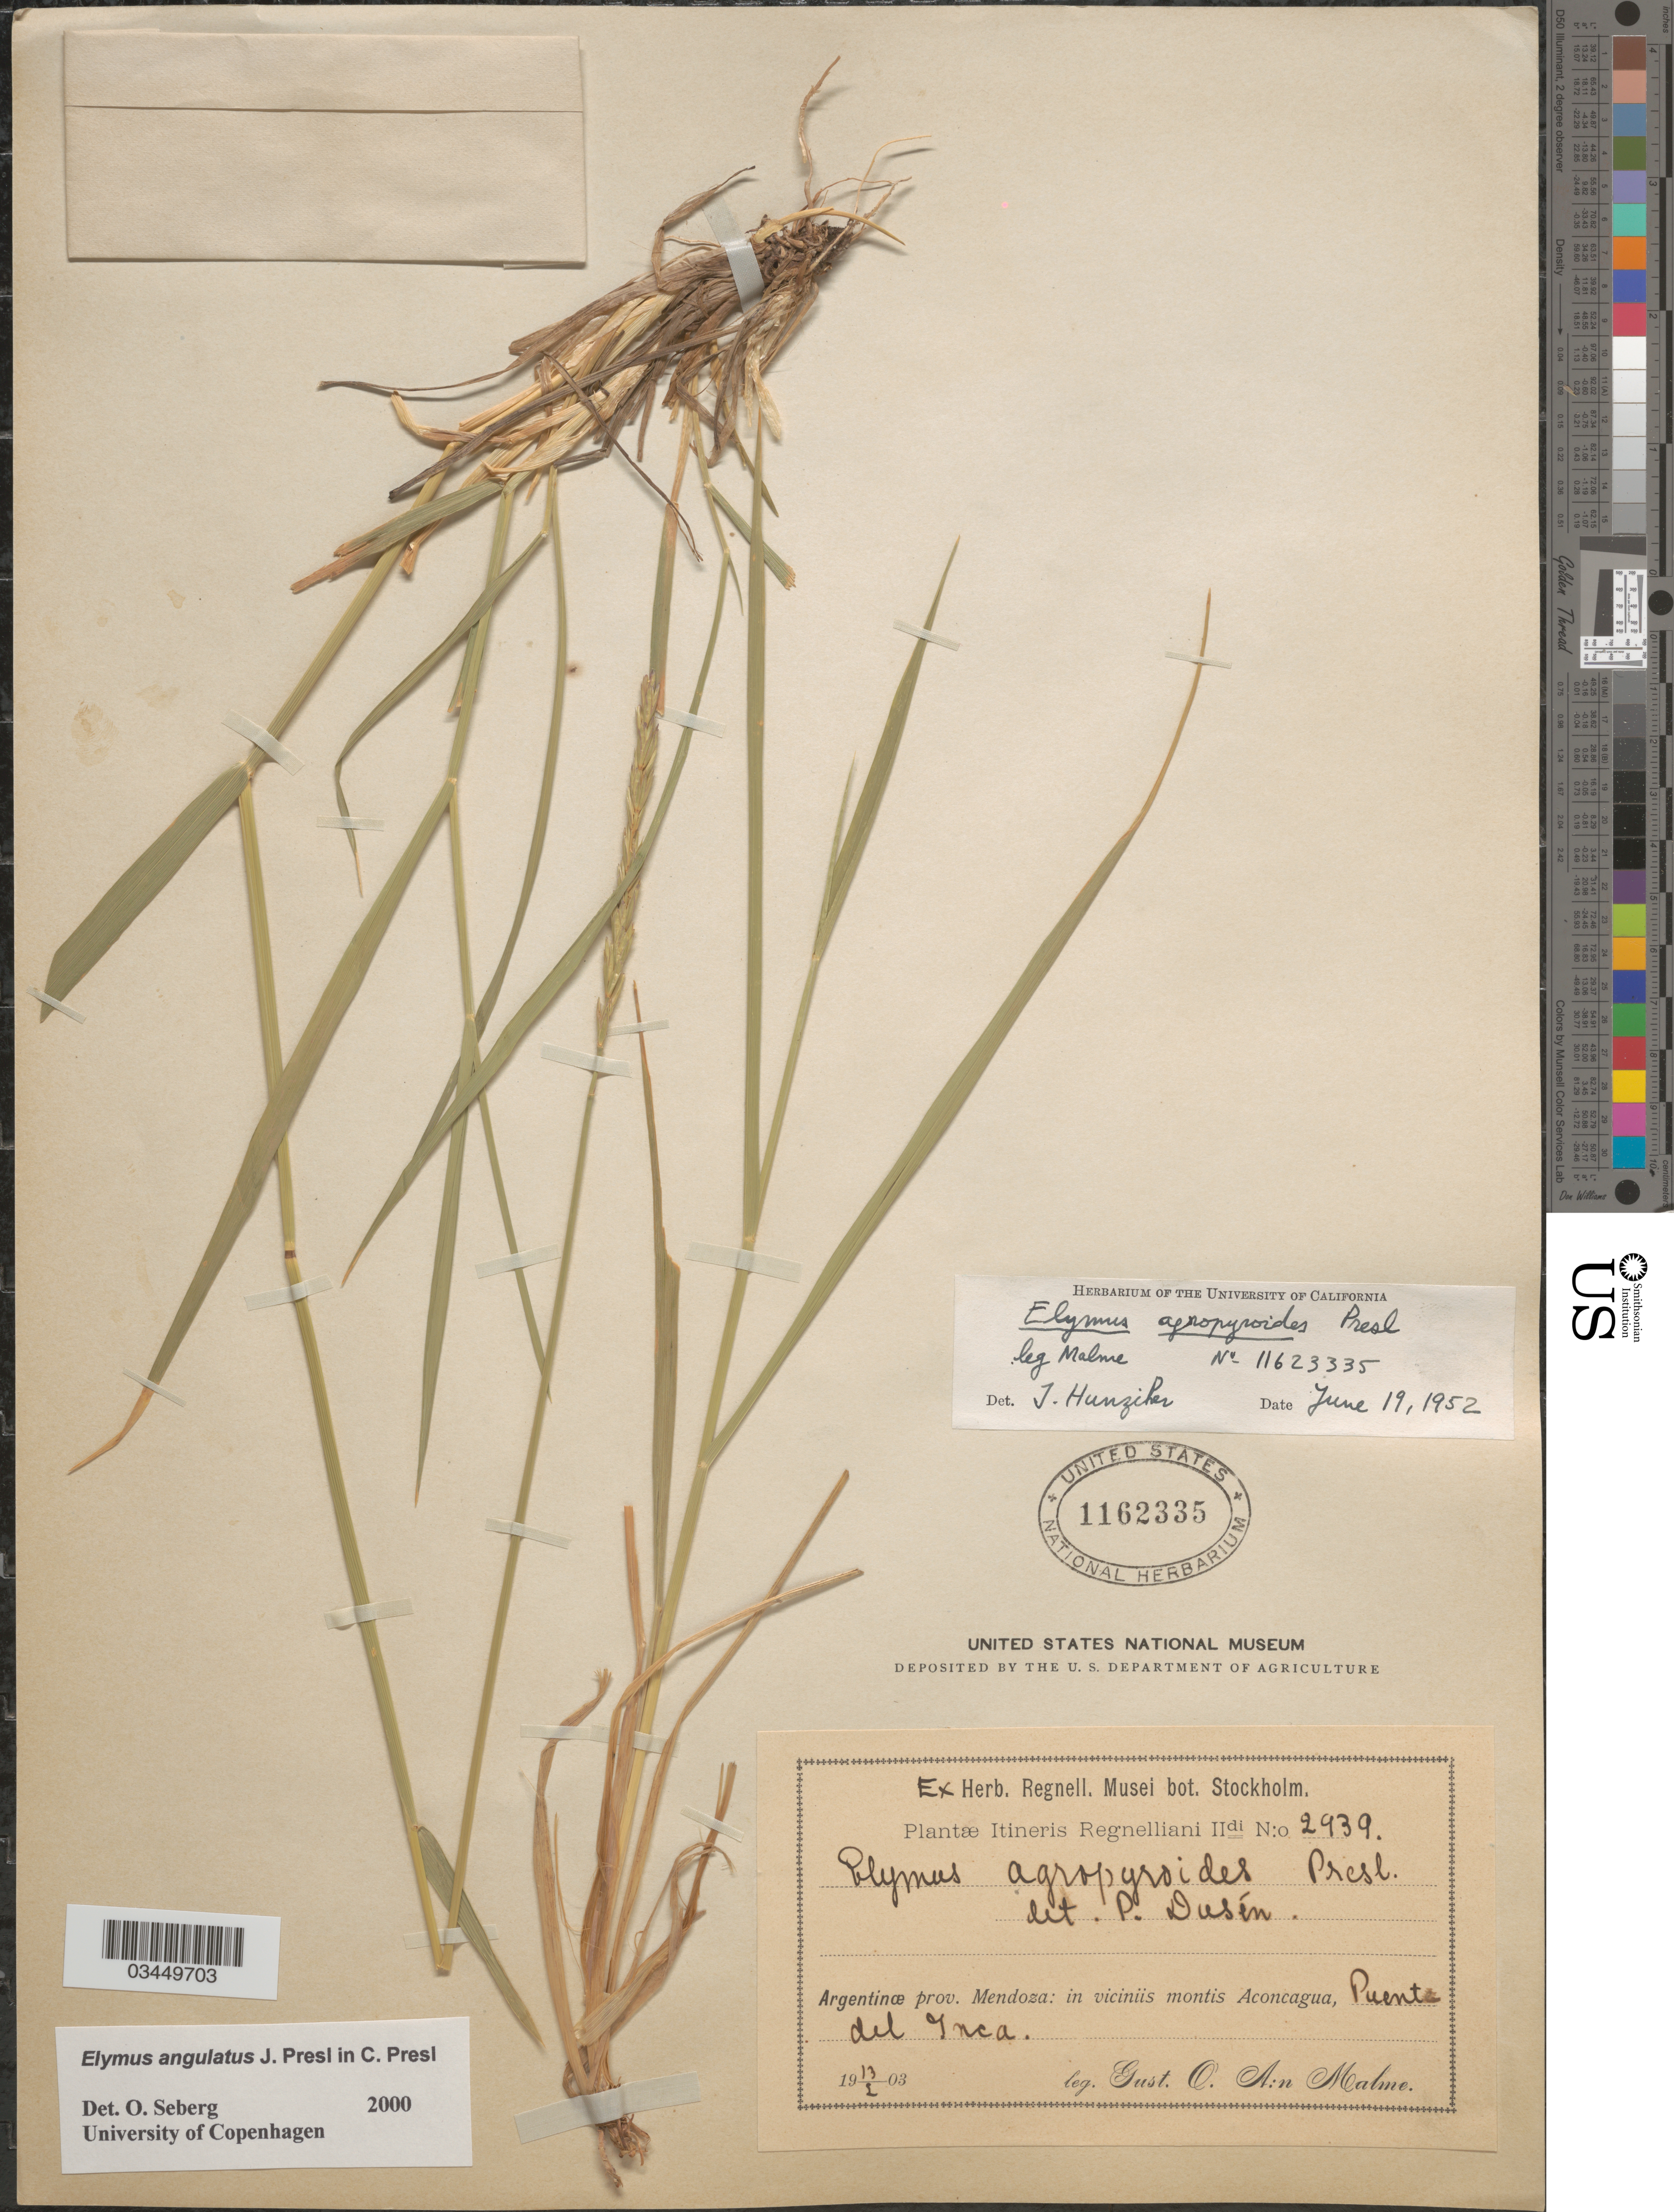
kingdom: Plantae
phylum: Tracheophyta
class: Liliopsida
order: Poales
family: Poaceae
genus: Elymus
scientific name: Elymus angulatus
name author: J. Presl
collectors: G. O. A. Malme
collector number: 2939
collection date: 1903-02-13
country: Argentina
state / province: Mendoza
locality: Itineris Regnelliani IIdi. In viciniis montis Aconcagua, Puente del Inca.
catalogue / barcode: US 1162335